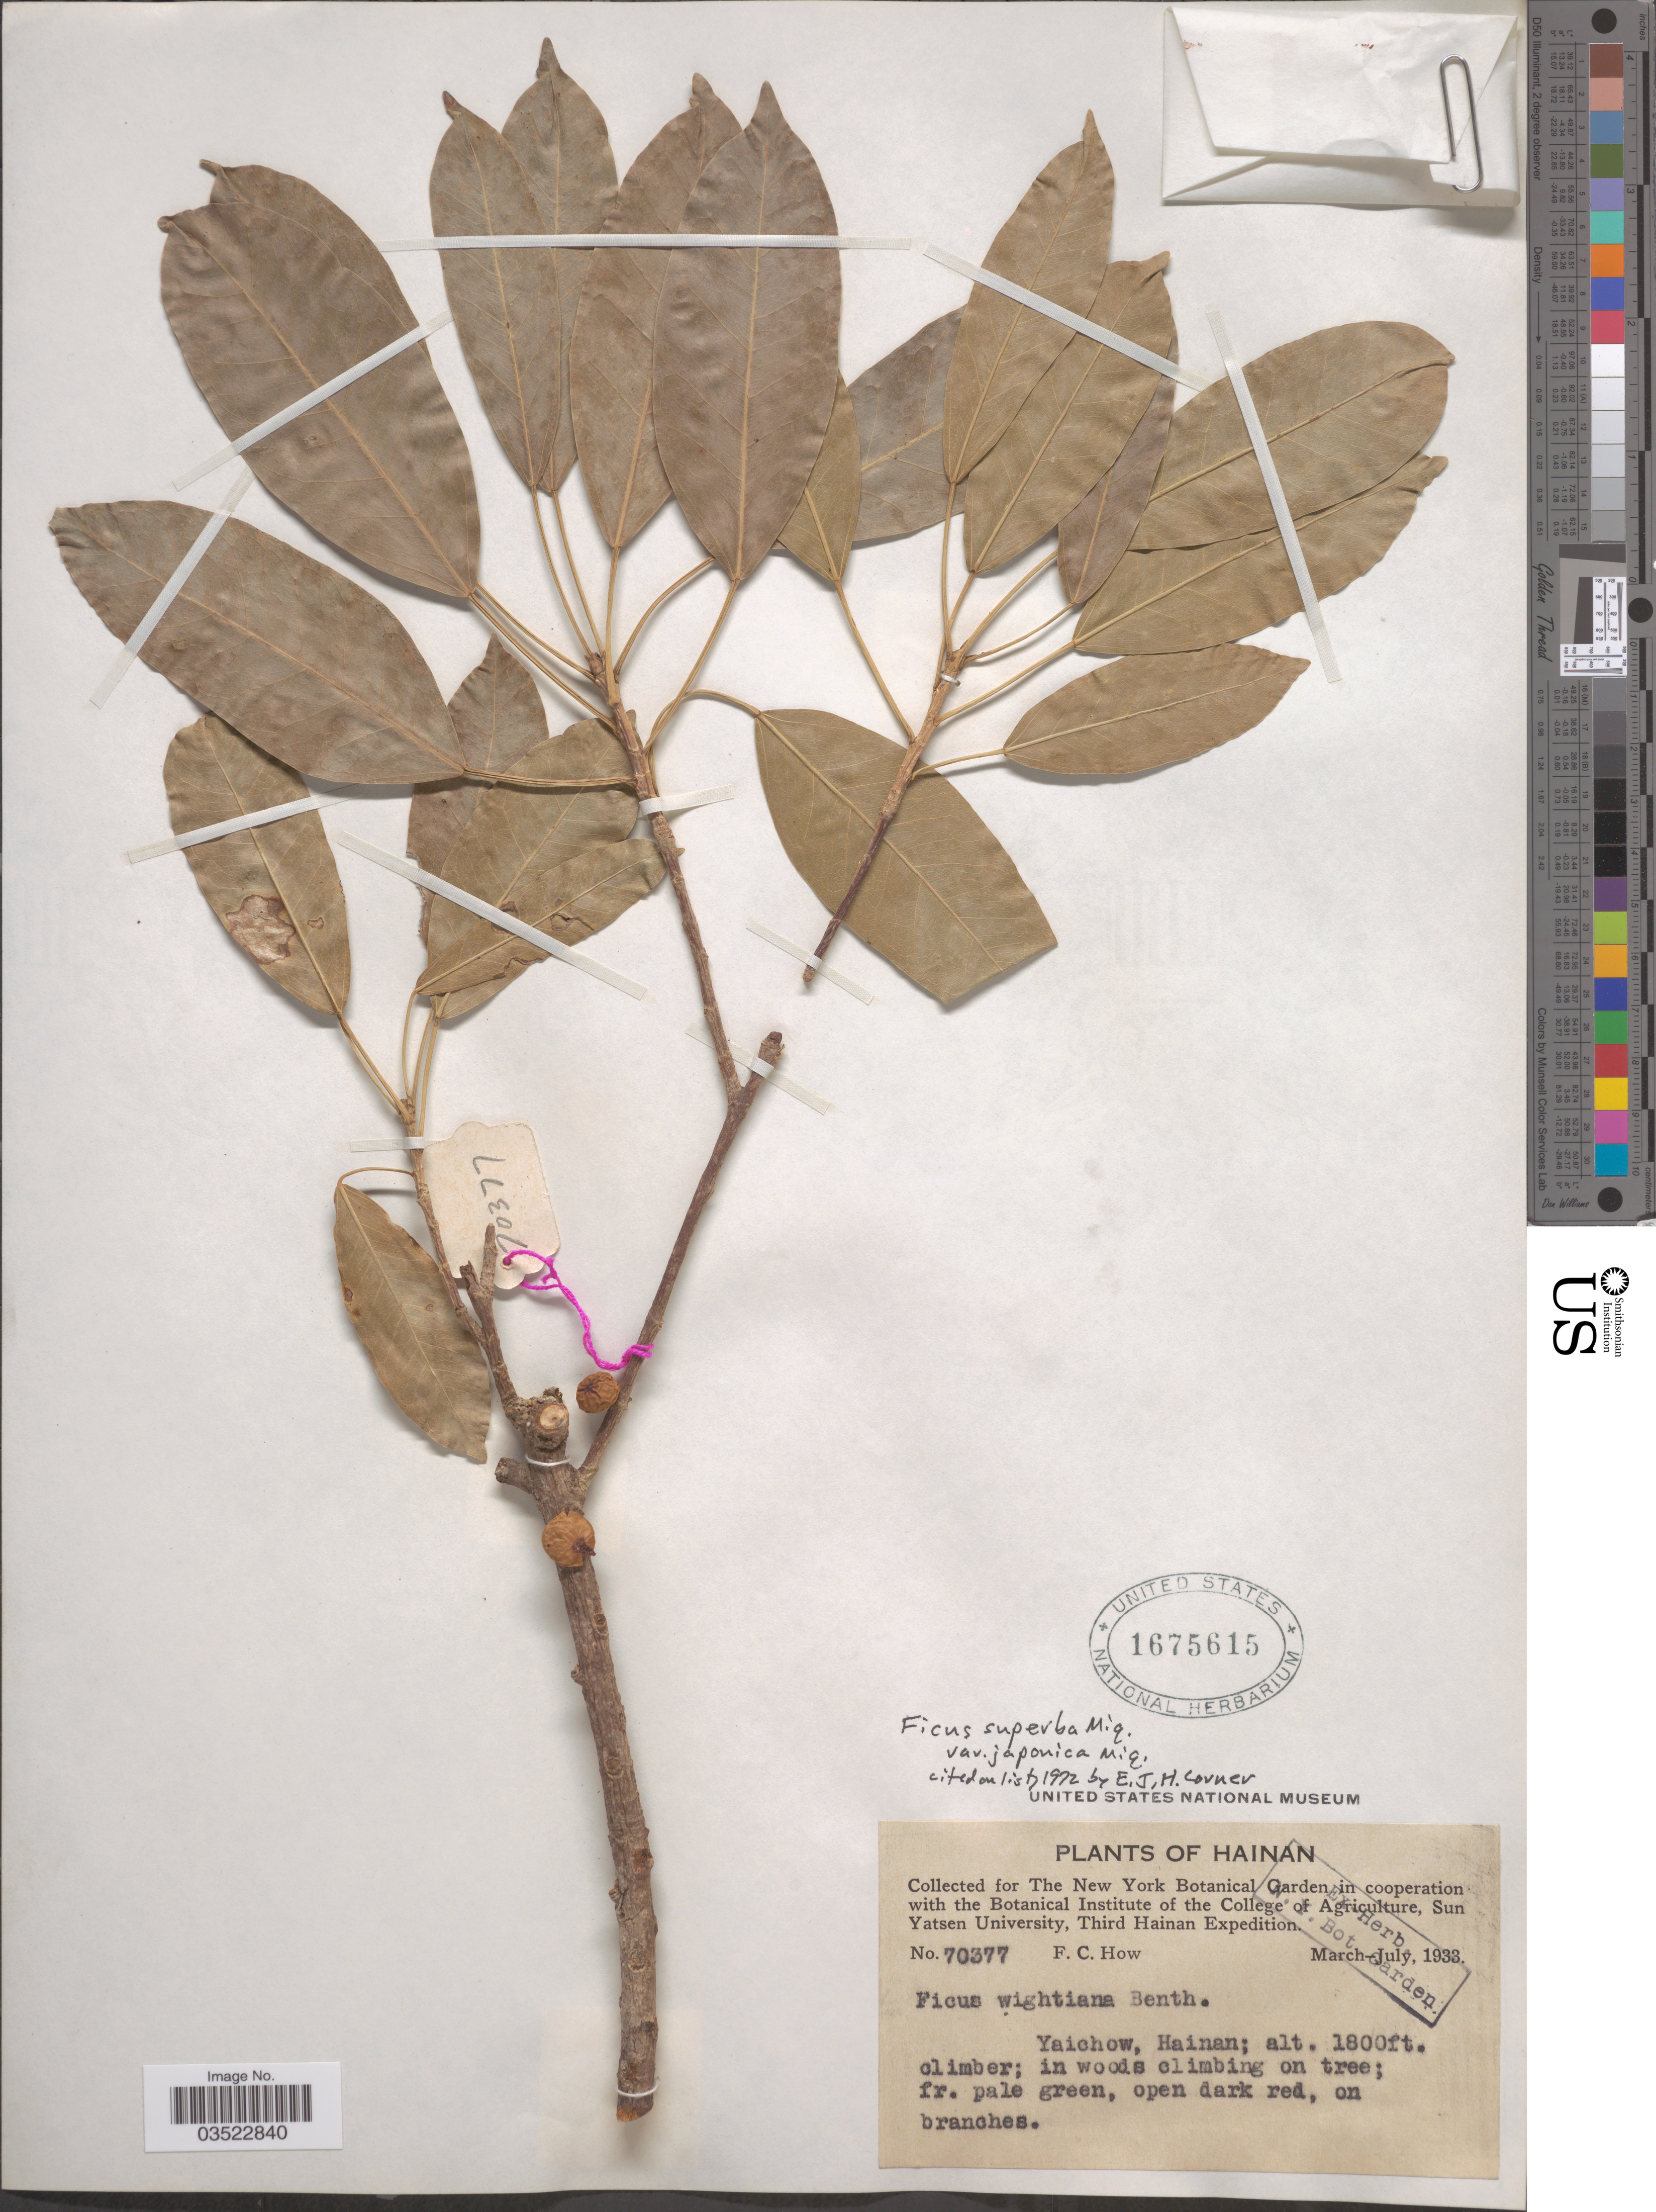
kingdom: Plantae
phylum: Tracheophyta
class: Magnoliopsida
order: Rosales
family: Moraceae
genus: Ficus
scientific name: Ficus superba var. japonica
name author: Miq.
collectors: F. C. How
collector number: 70377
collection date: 1933-03/1933-07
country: China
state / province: Hainan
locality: Third Hainan Expedition. Yaichow, Hainan.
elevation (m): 549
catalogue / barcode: US 1675615